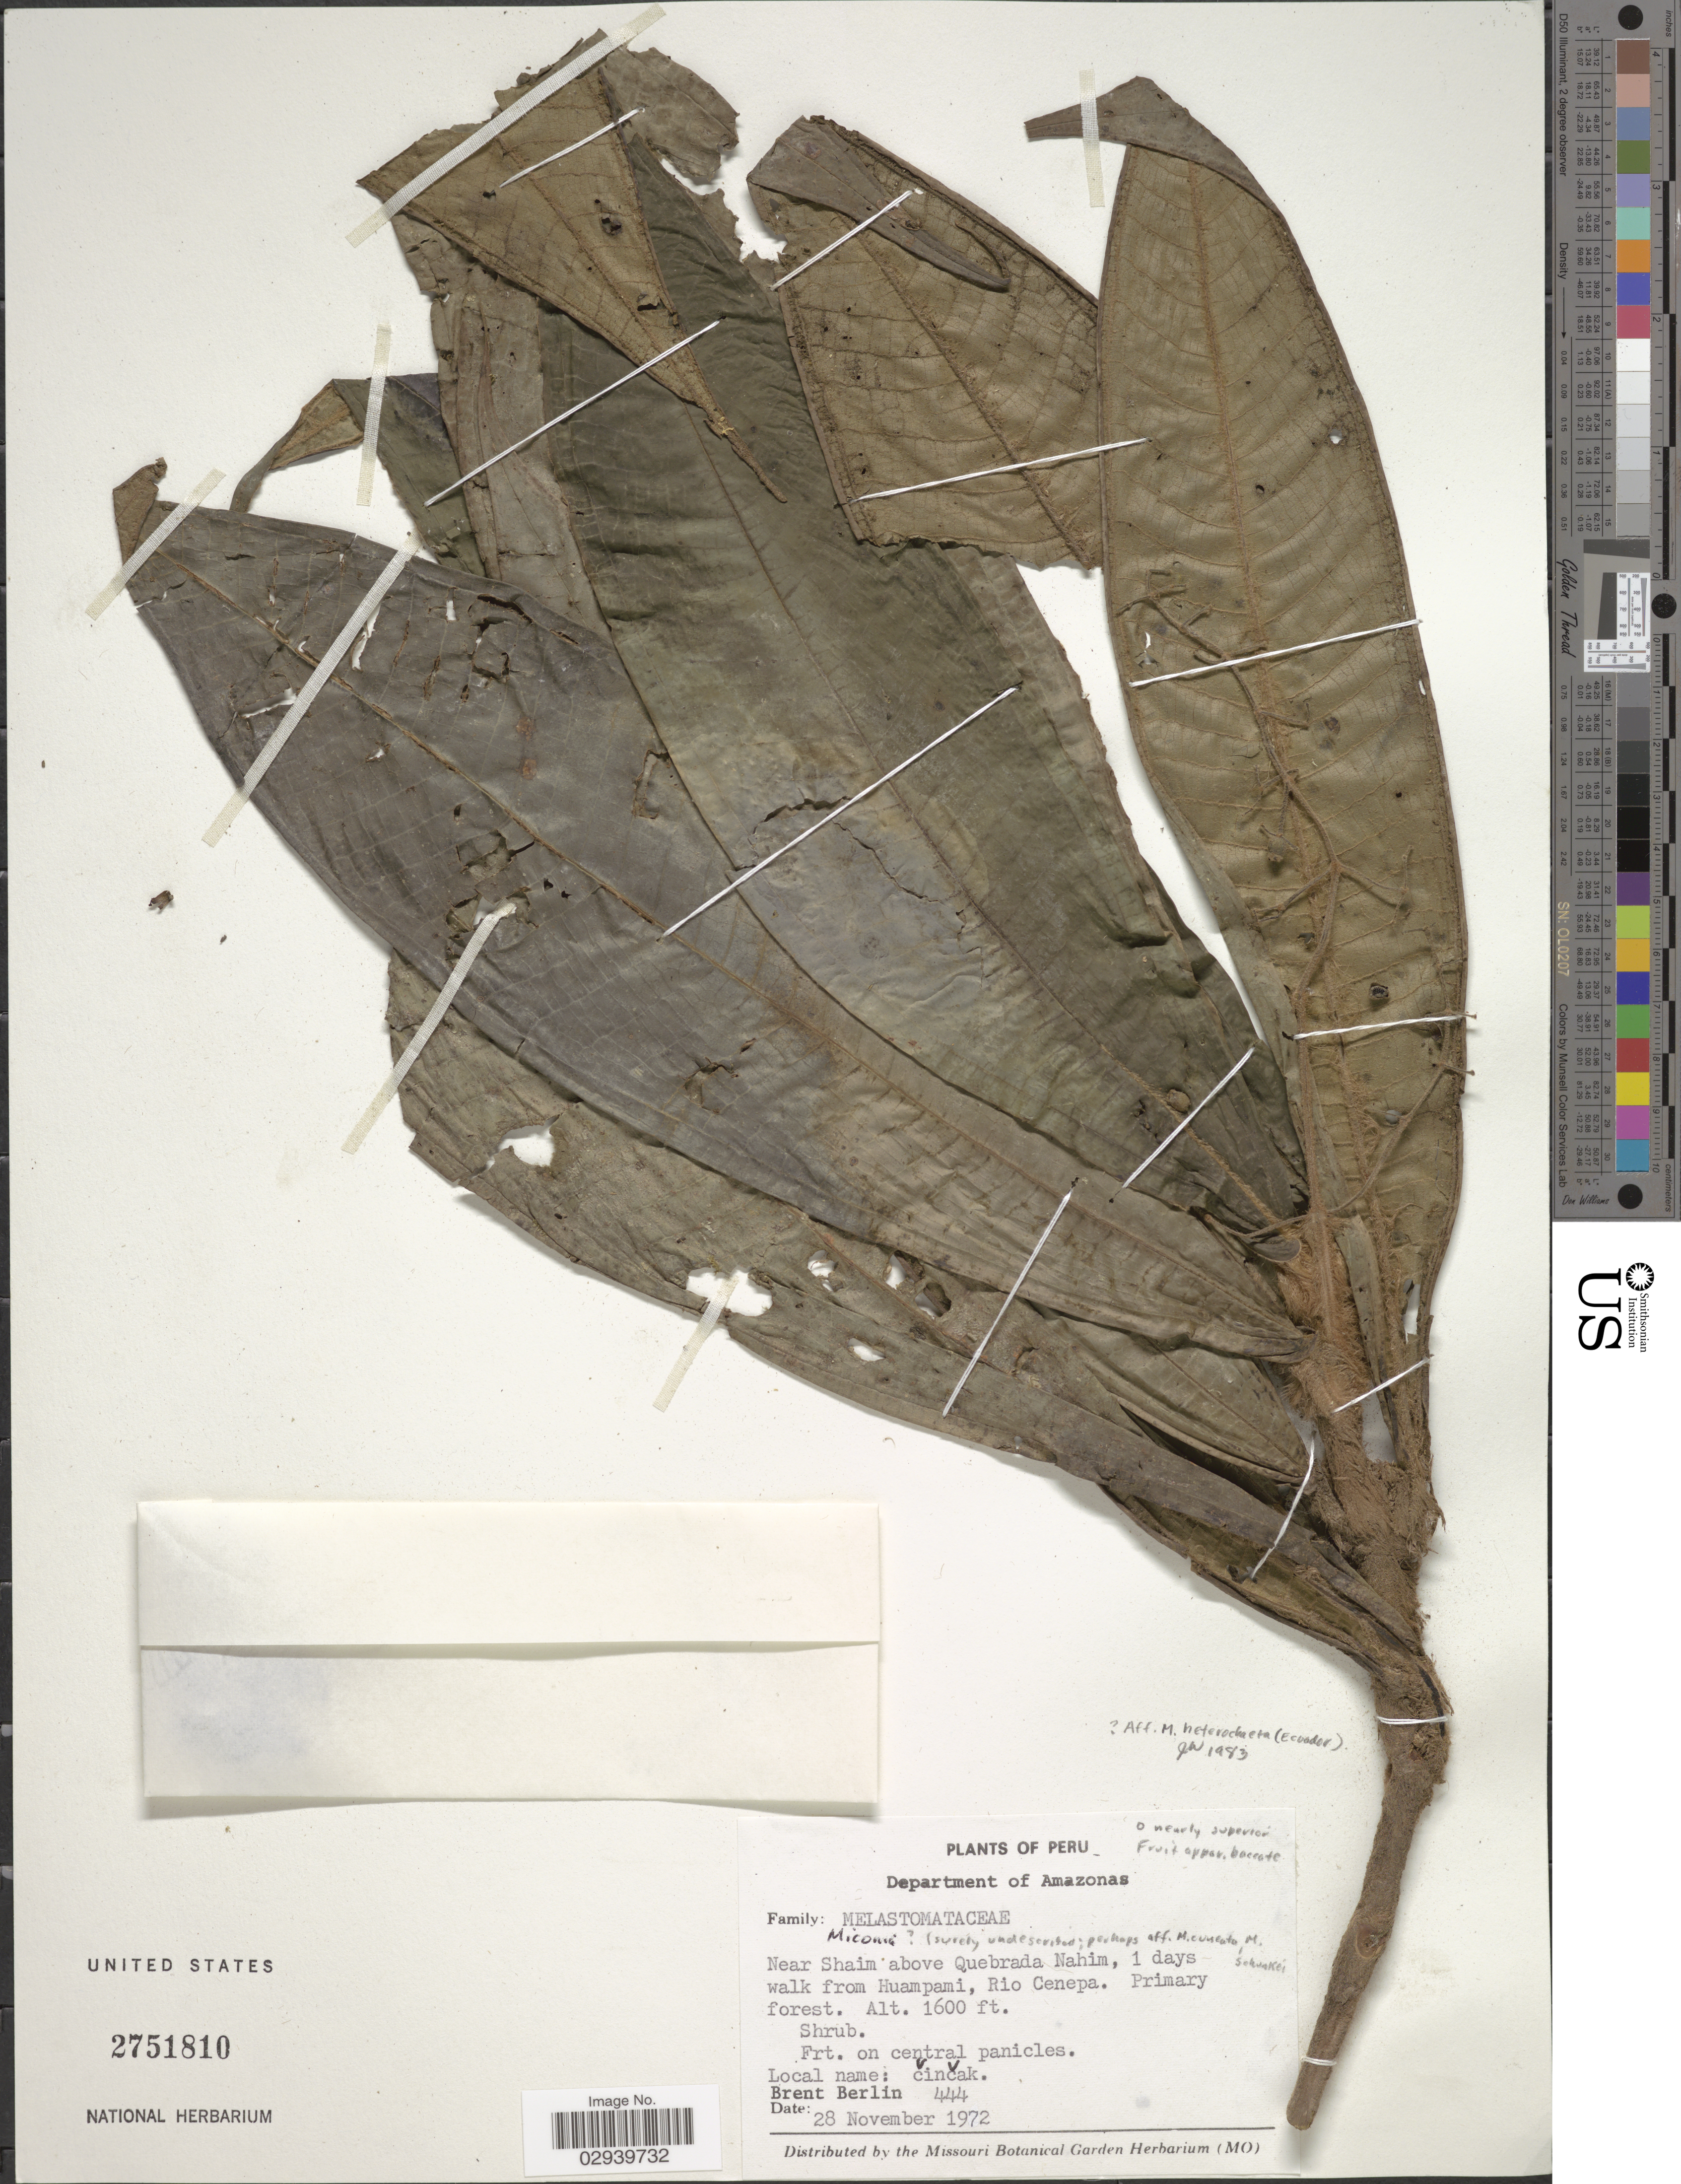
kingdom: Plantae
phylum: Tracheophyta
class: Magnoliopsida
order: Myrtales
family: Melastomataceae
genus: Miconia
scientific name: Miconia heterochaeta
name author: Wurdack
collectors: B. Berlin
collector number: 444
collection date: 1972-11-28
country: Peru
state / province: Amazonas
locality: Department of Amazonas, Near Shaim above Quebrada Nahim, 1 days walk from Huampami, Rio Cenepa.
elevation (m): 488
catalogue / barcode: US 2751810